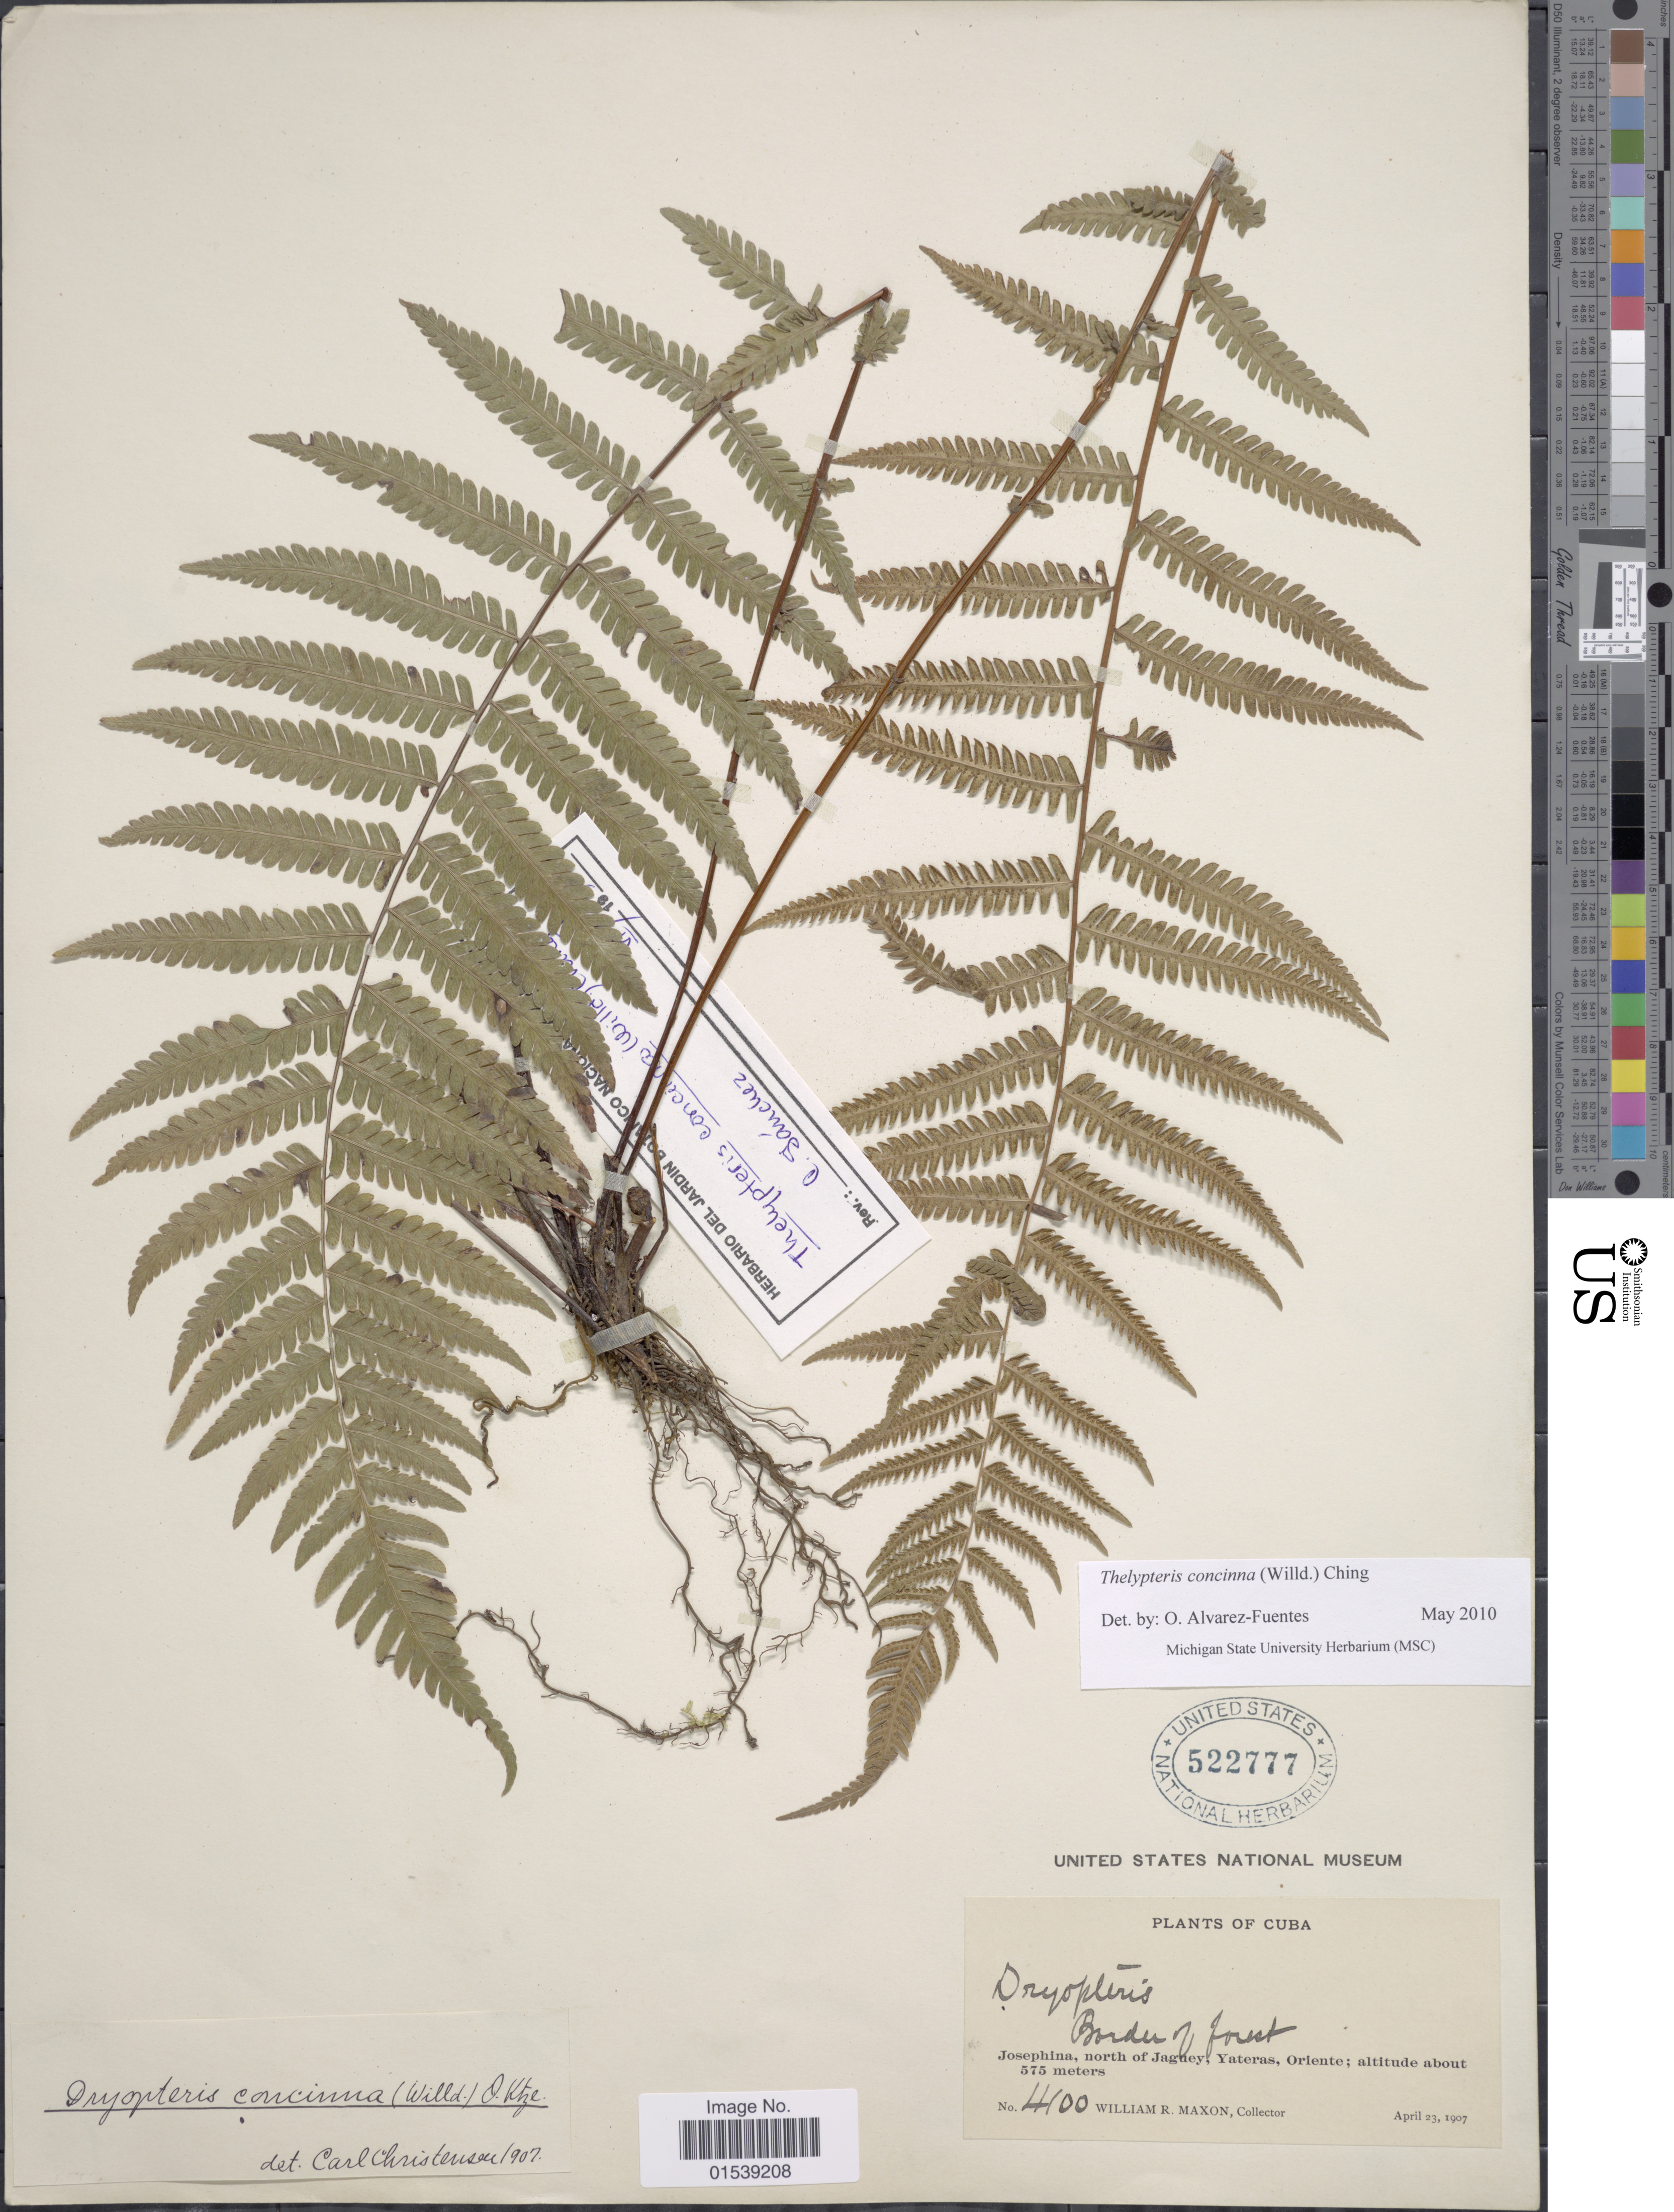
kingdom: Plantae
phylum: Tracheophyta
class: Polypodiopsida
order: Polypodiales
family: Thelypteridaceae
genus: Amauropelta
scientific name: Amauropelta concinna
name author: (Willd.) Pic. Serm.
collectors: W. R. Maxon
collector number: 4100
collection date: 1907-04-23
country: Cuba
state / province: Oriente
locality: Josephina, north of Jaguey, Yateras, Oriente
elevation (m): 575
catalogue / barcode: US 522777